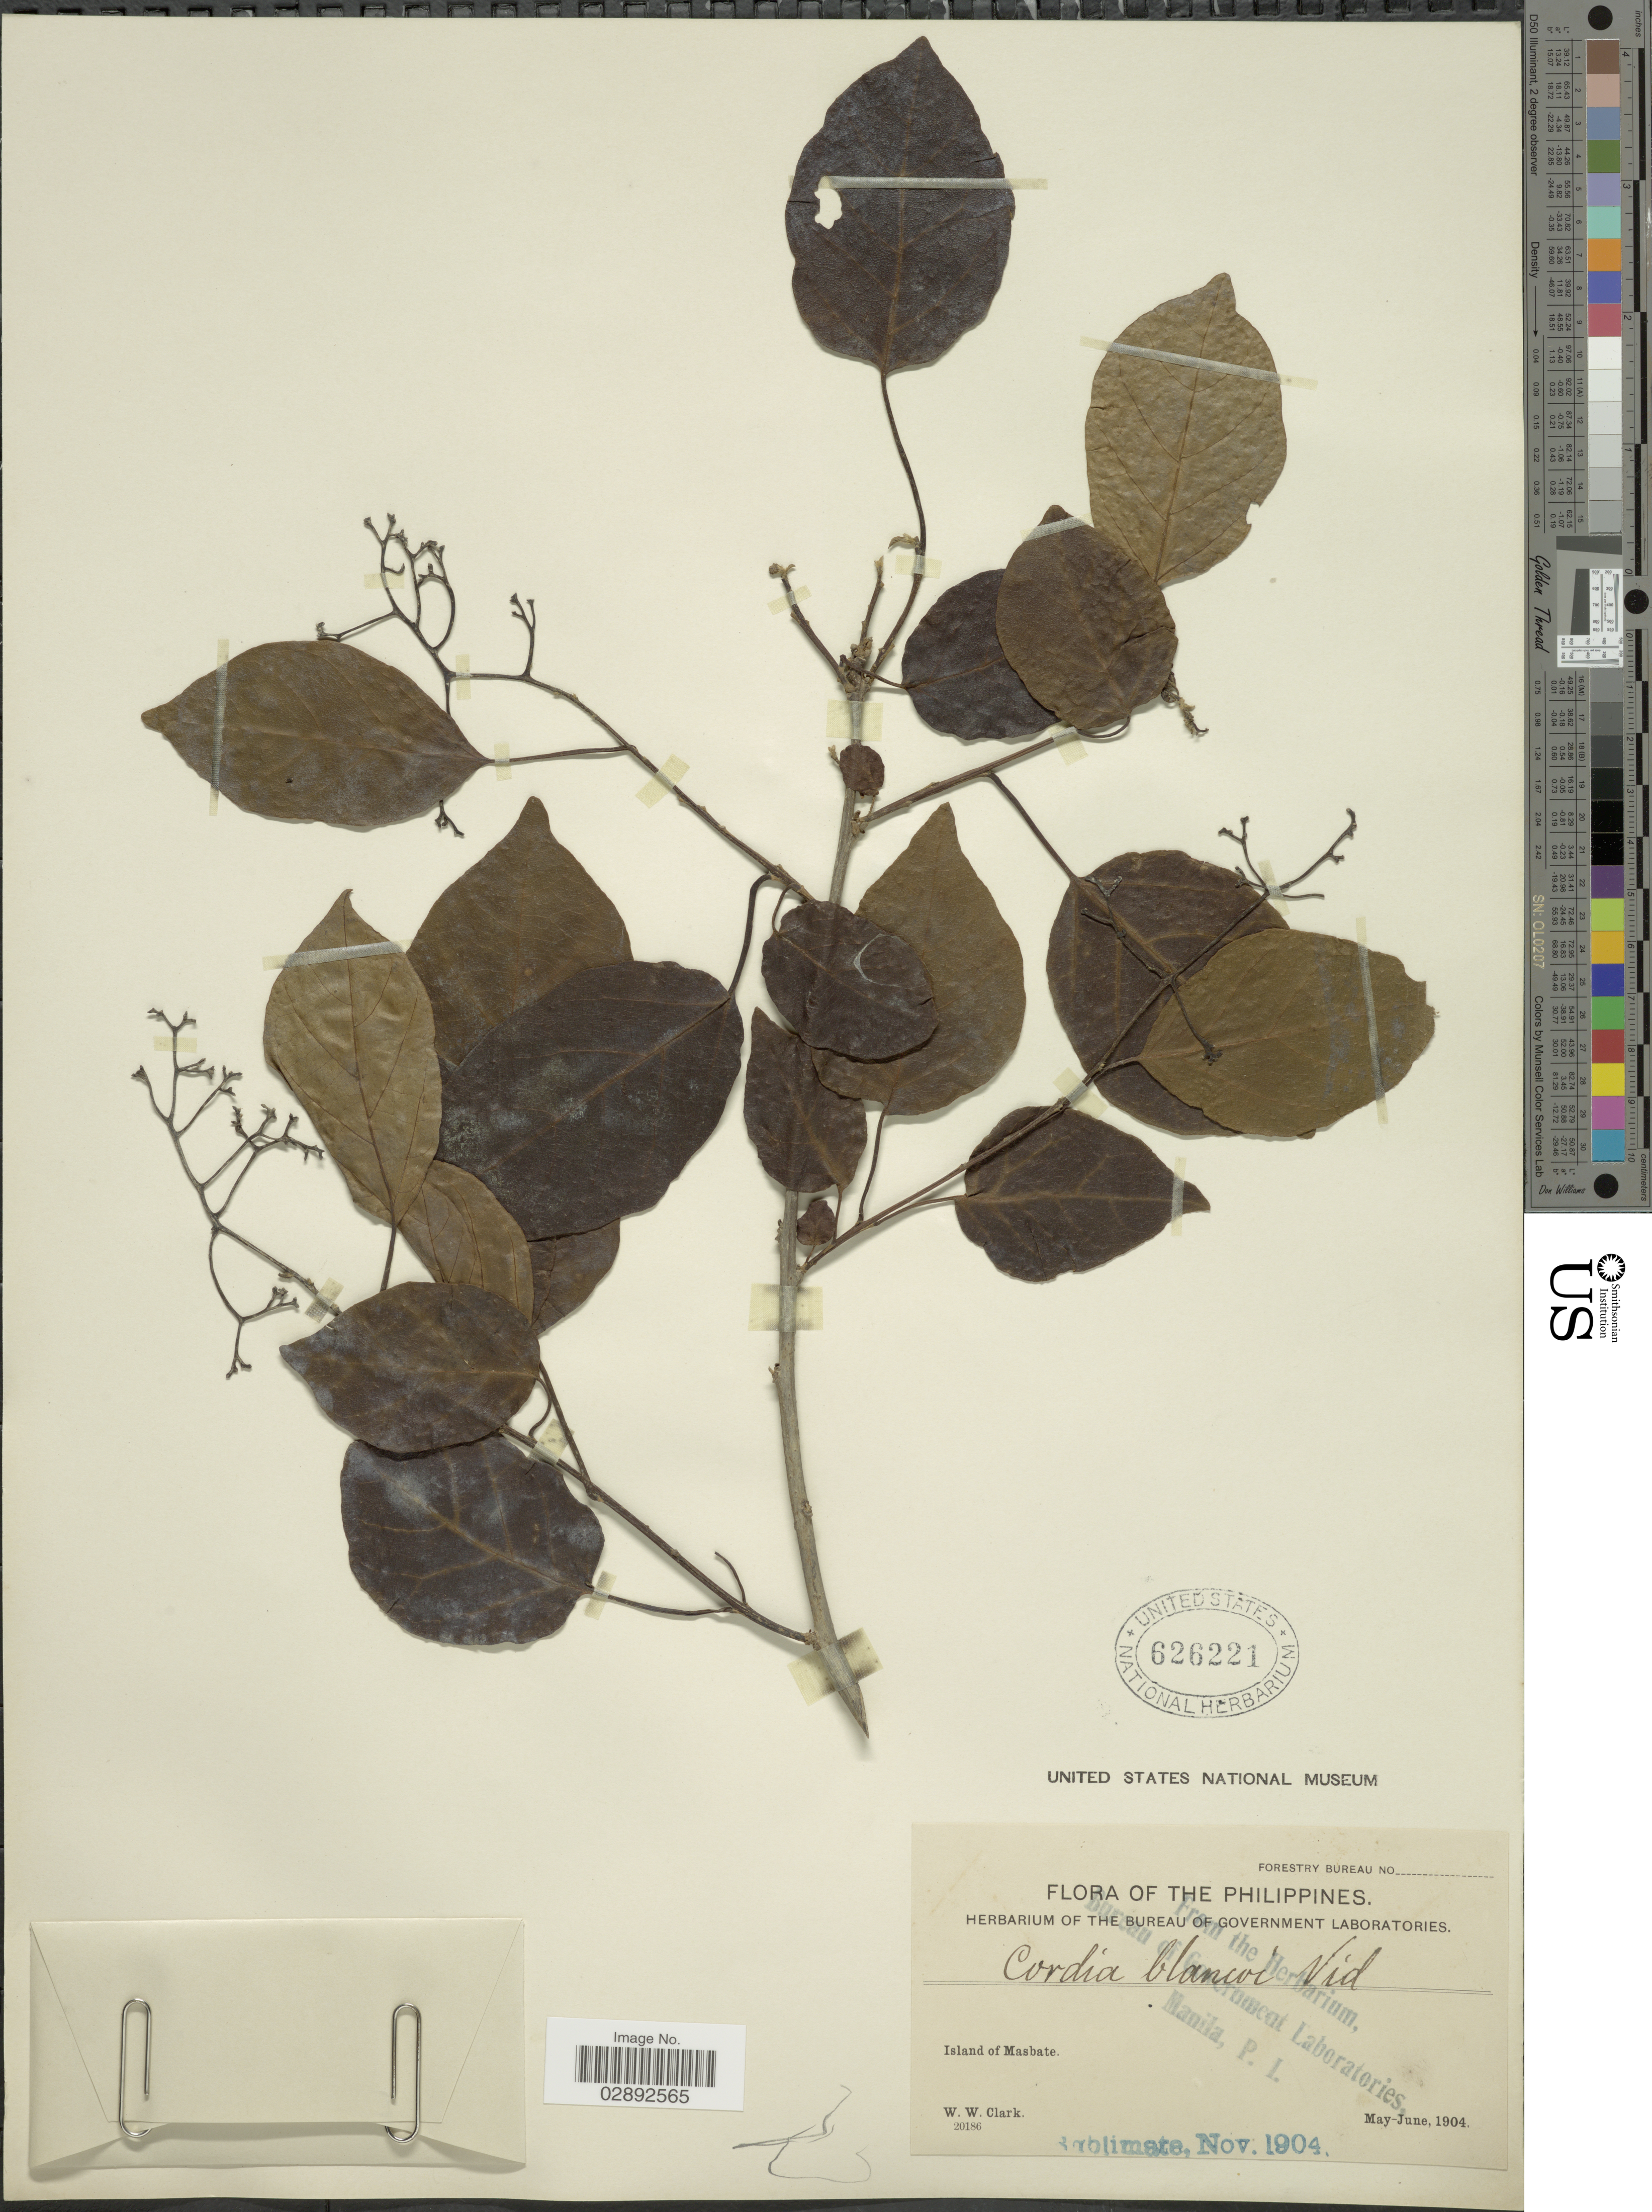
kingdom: Plantae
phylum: Tracheophyta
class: Magnoliopsida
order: Boraginales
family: Cordiaceae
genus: Cordia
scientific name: Cordia dichotoma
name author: G. Forst.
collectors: W. W. Clark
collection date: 1904-05/1904-06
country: Philippines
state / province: Bicol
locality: Island of Masbate.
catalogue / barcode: US 626221